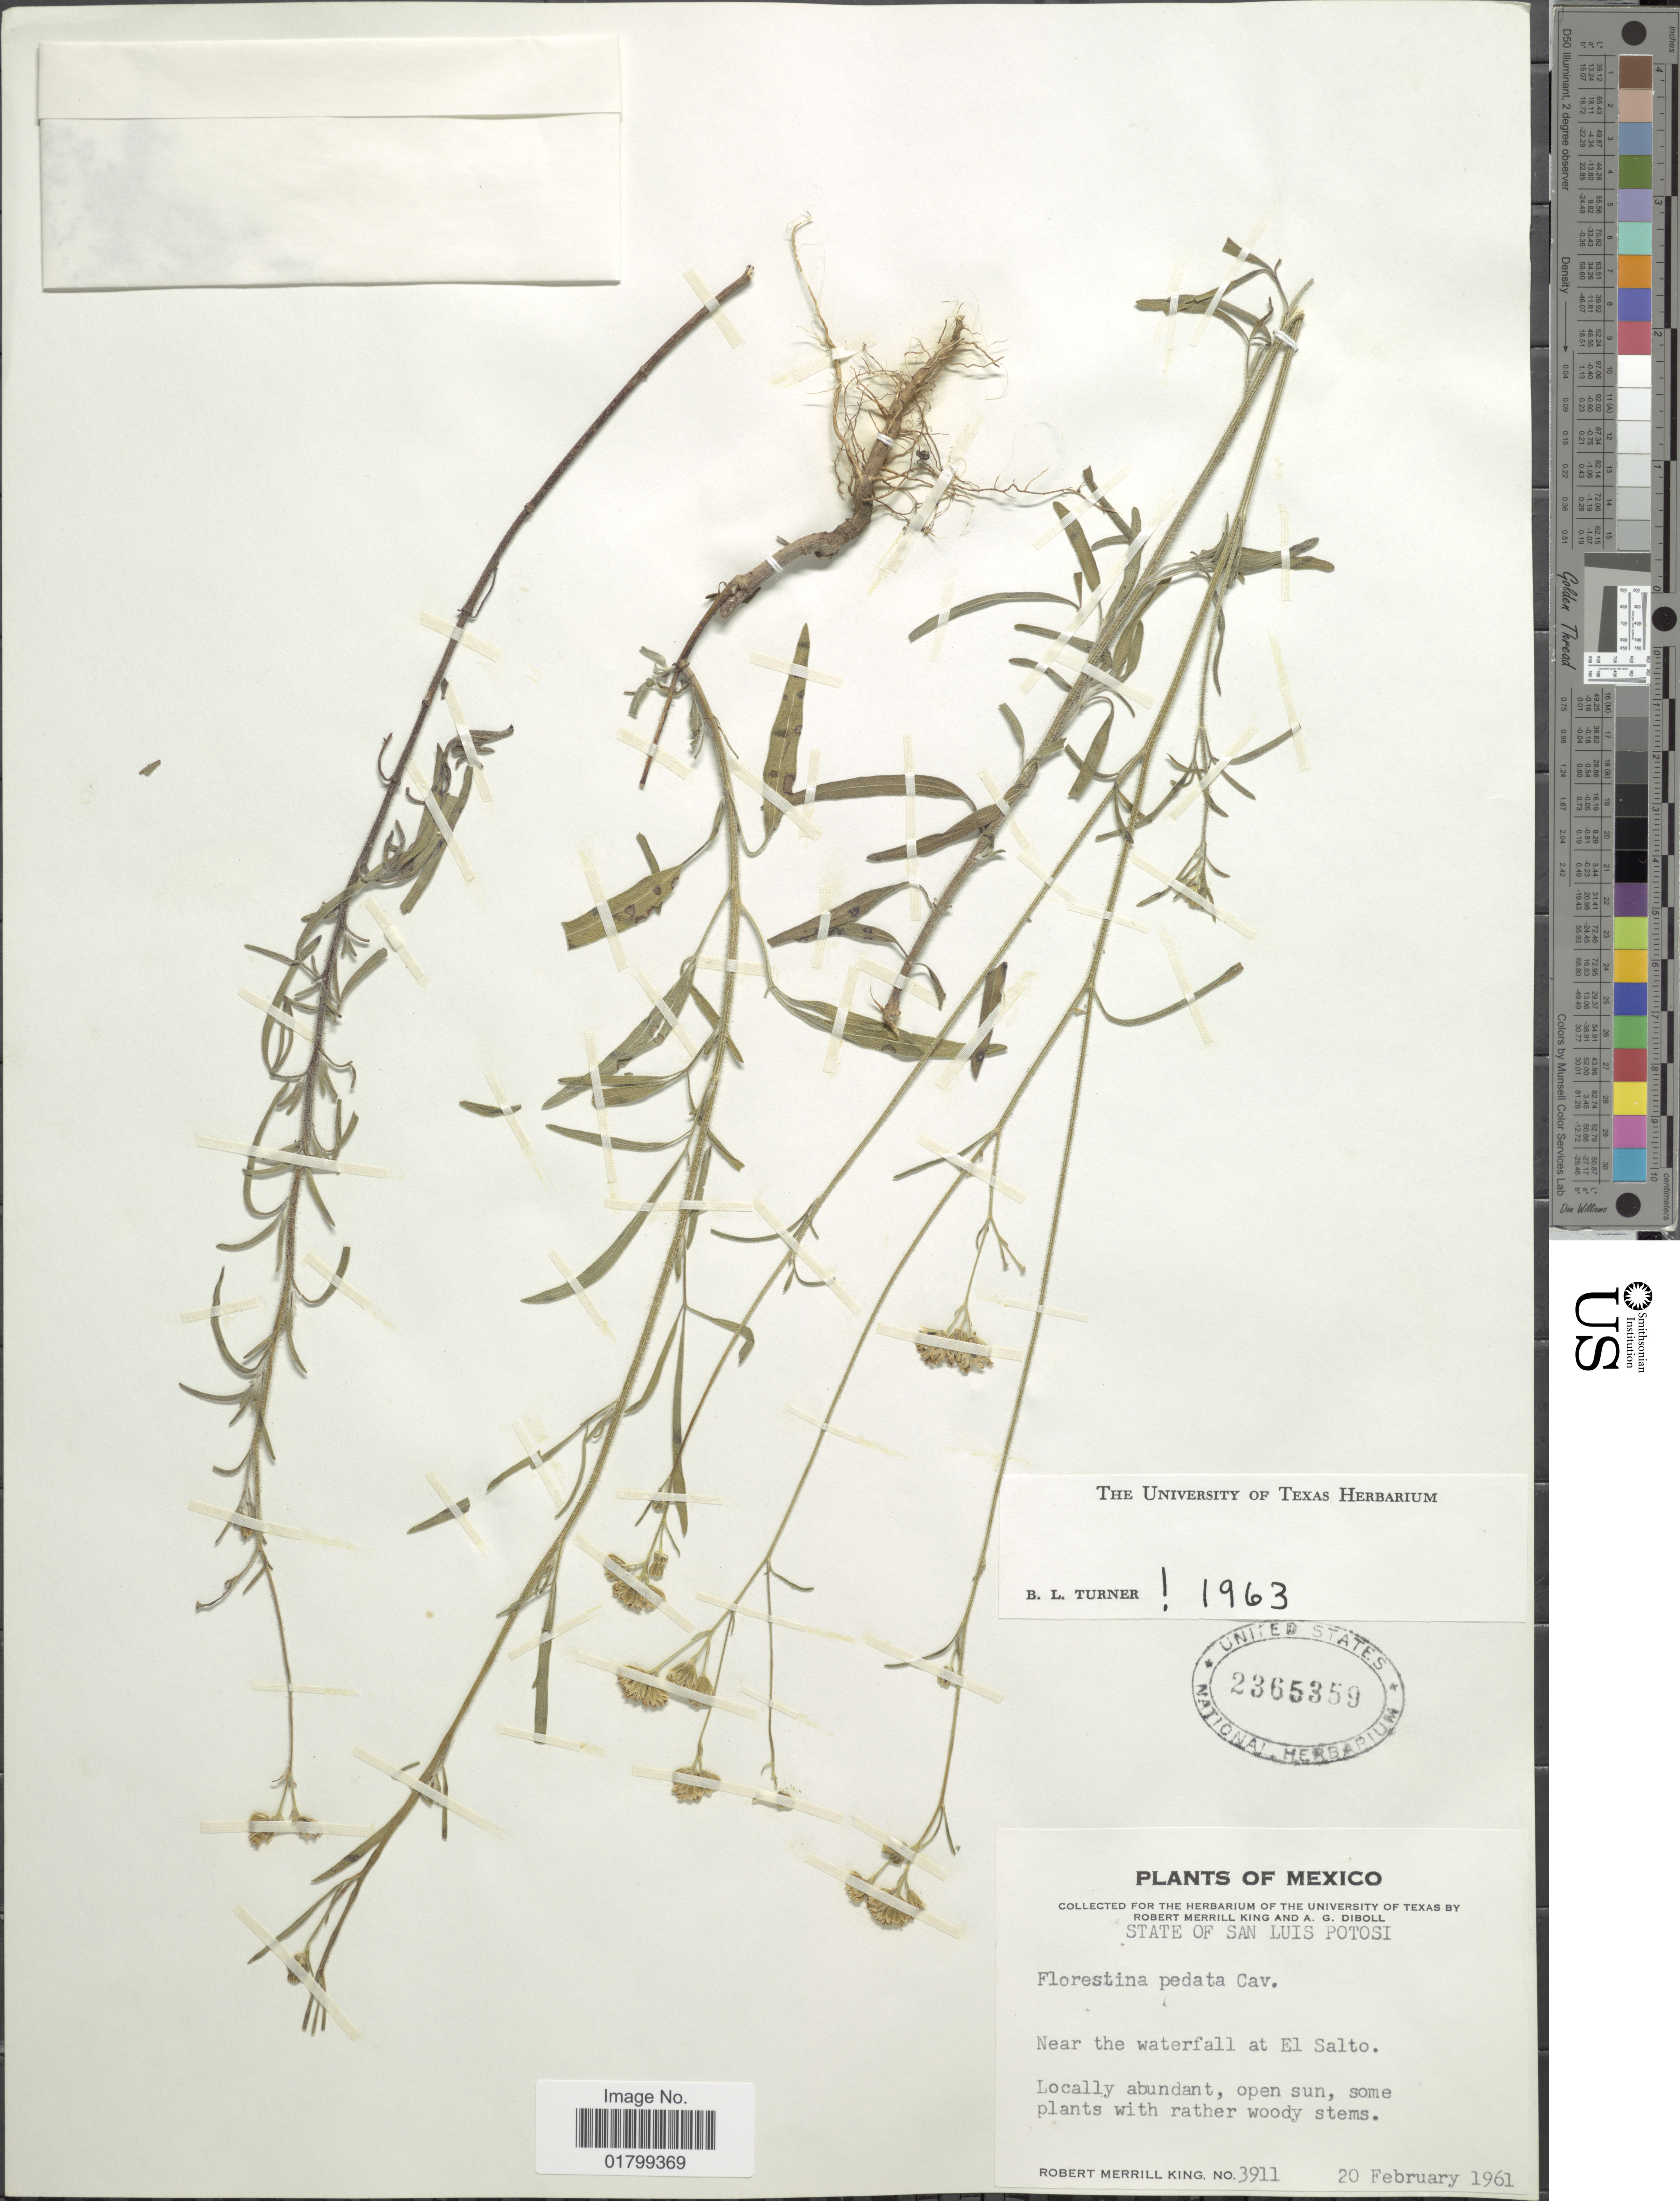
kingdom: Plantae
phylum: Tracheophyta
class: Magnoliopsida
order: Asterales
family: Asteraceae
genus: Florestina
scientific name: Florestina pedata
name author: (Cav.) Cass.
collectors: R. M. King & A. Diboll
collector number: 3911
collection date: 1961-02-20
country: Mexico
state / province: San Luis Potosí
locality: Near the waterfall at El Salto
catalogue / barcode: US 2365359